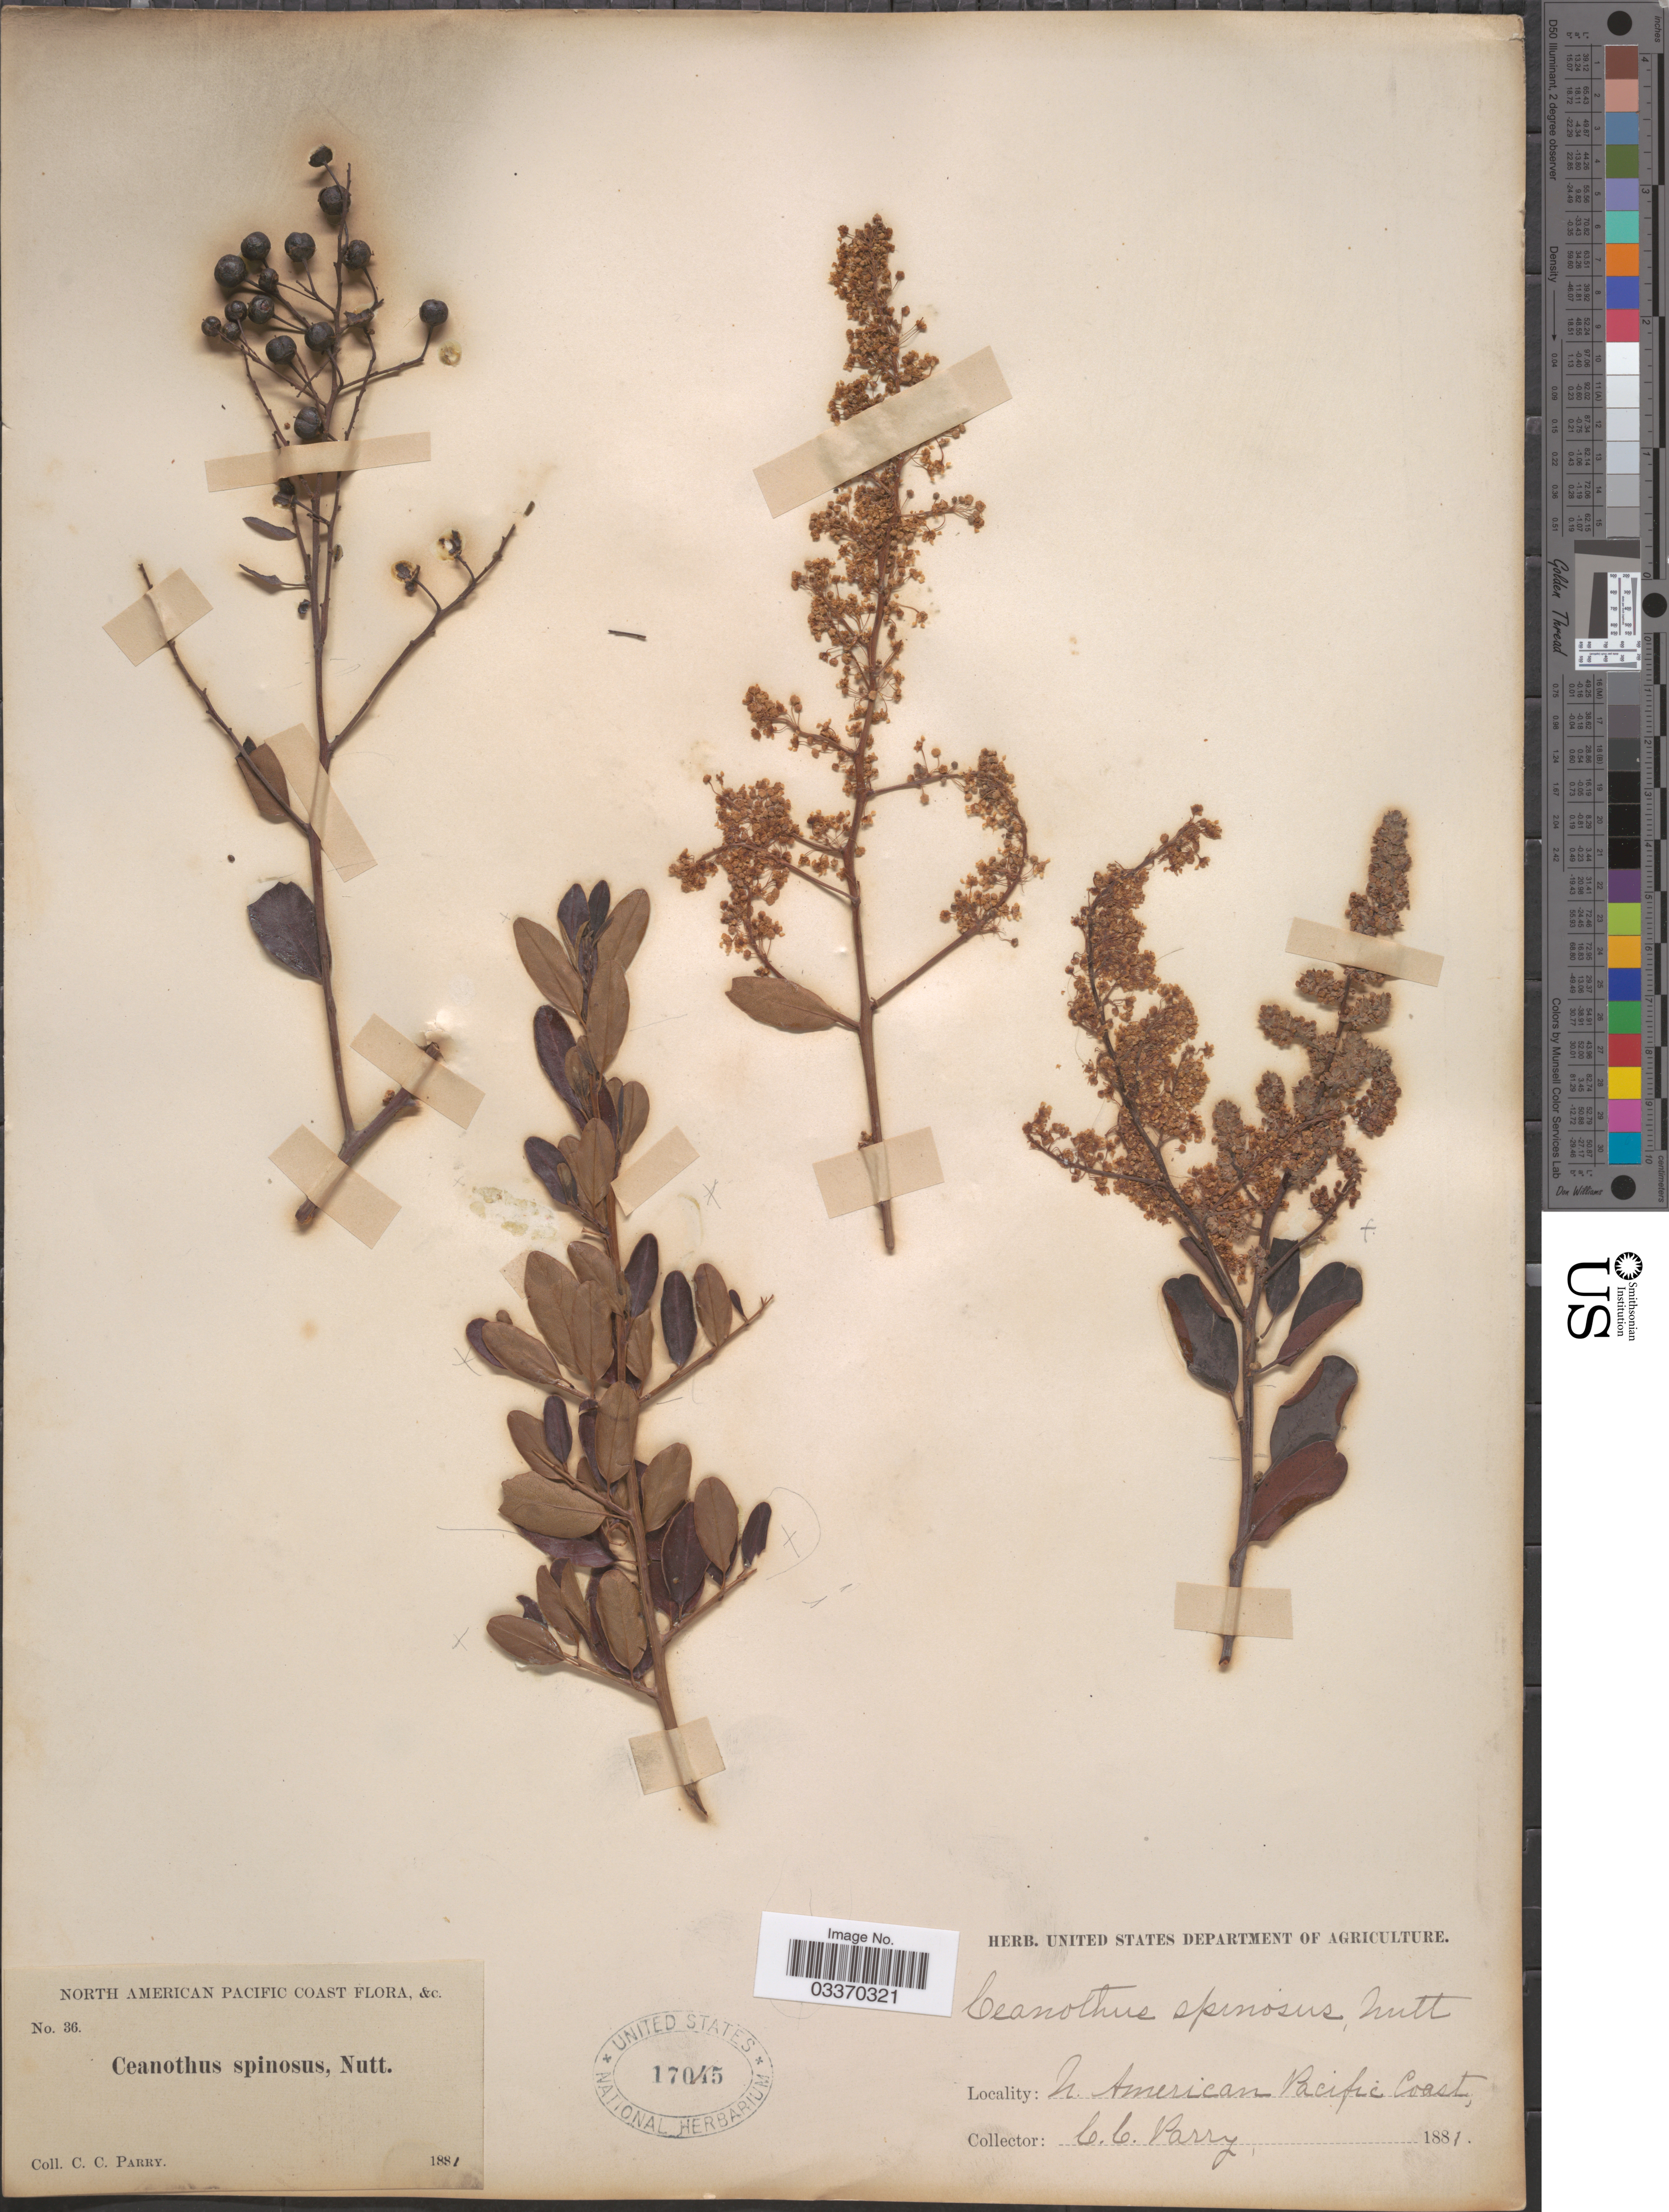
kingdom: Plantae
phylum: Tracheophyta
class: Magnoliopsida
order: Rosales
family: Rhamnaceae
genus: Ceanothus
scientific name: Ceanothus spinosus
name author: Nutt.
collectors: C. C. Parry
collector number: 36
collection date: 1881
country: United States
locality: North American Pacific Coast, &c.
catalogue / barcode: US 17045